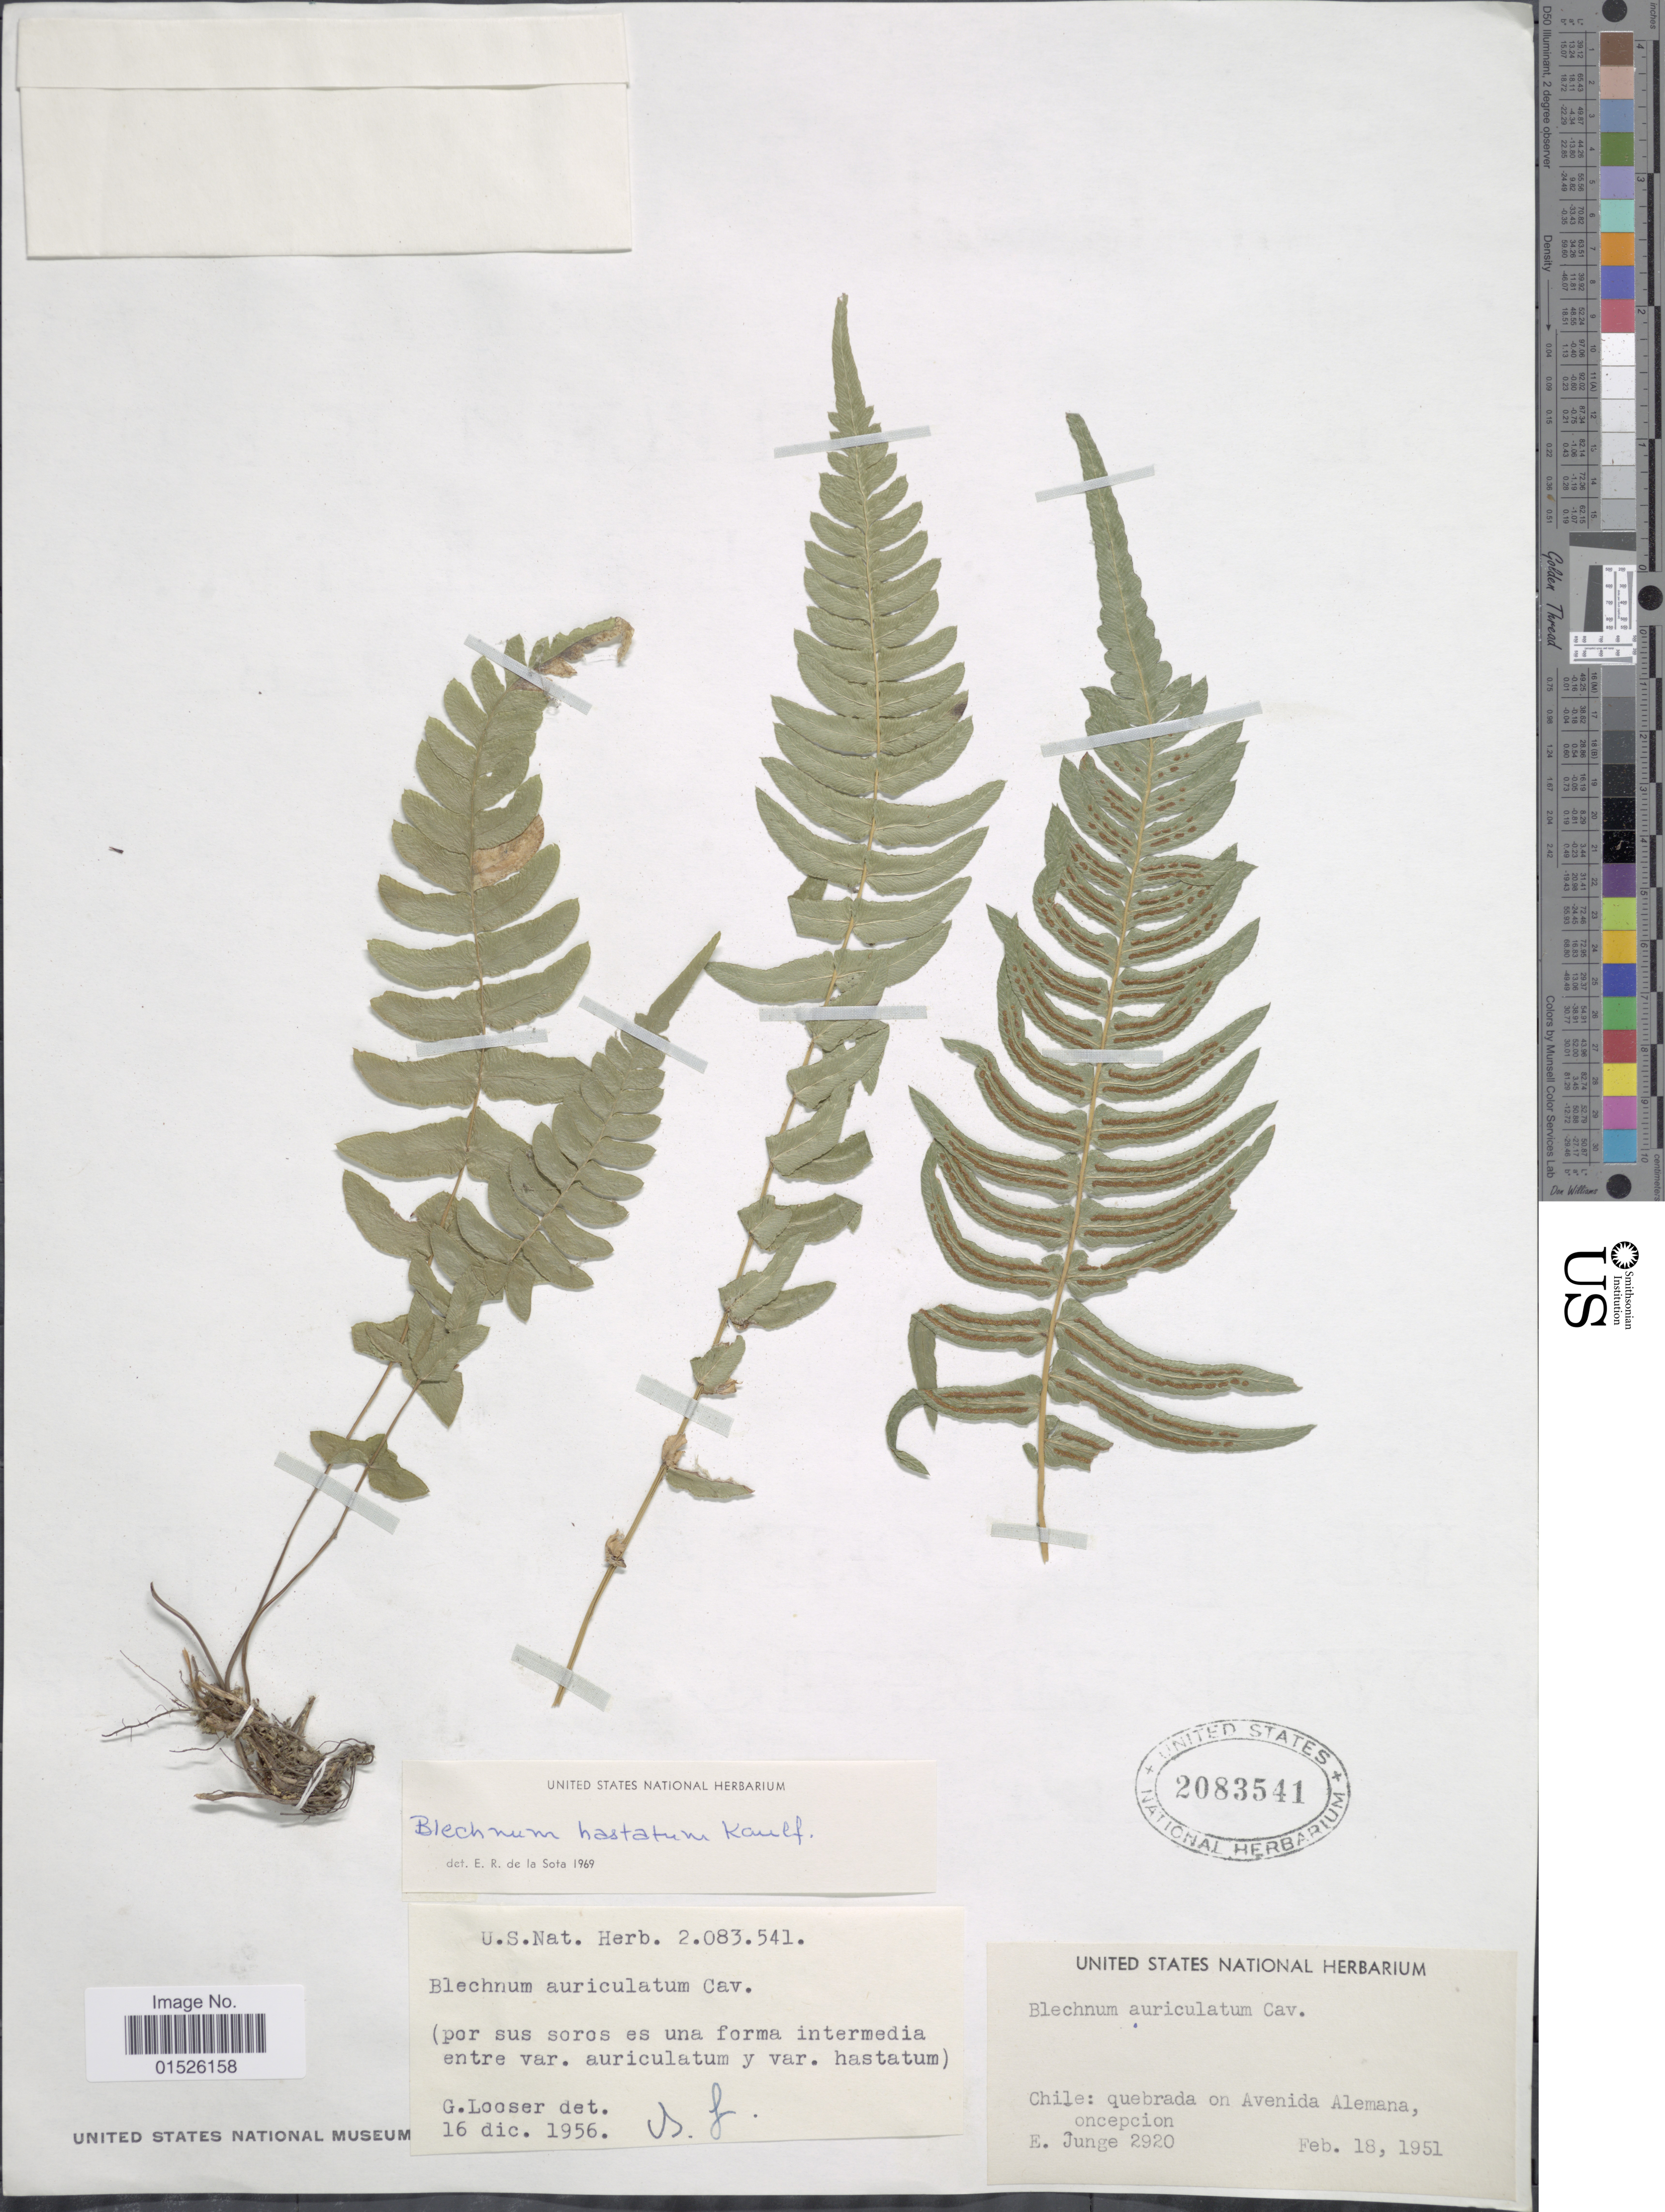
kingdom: Plantae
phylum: Tracheophyta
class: Polypodiopsida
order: Polypodiales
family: Blechnaceae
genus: Blechnum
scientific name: Blechnum hastatum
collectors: E. Junge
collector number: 2920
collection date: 1951-02-18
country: Chile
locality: Chile: Quebrada on Avenida Alemana, oncepcion.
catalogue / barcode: US 2083541